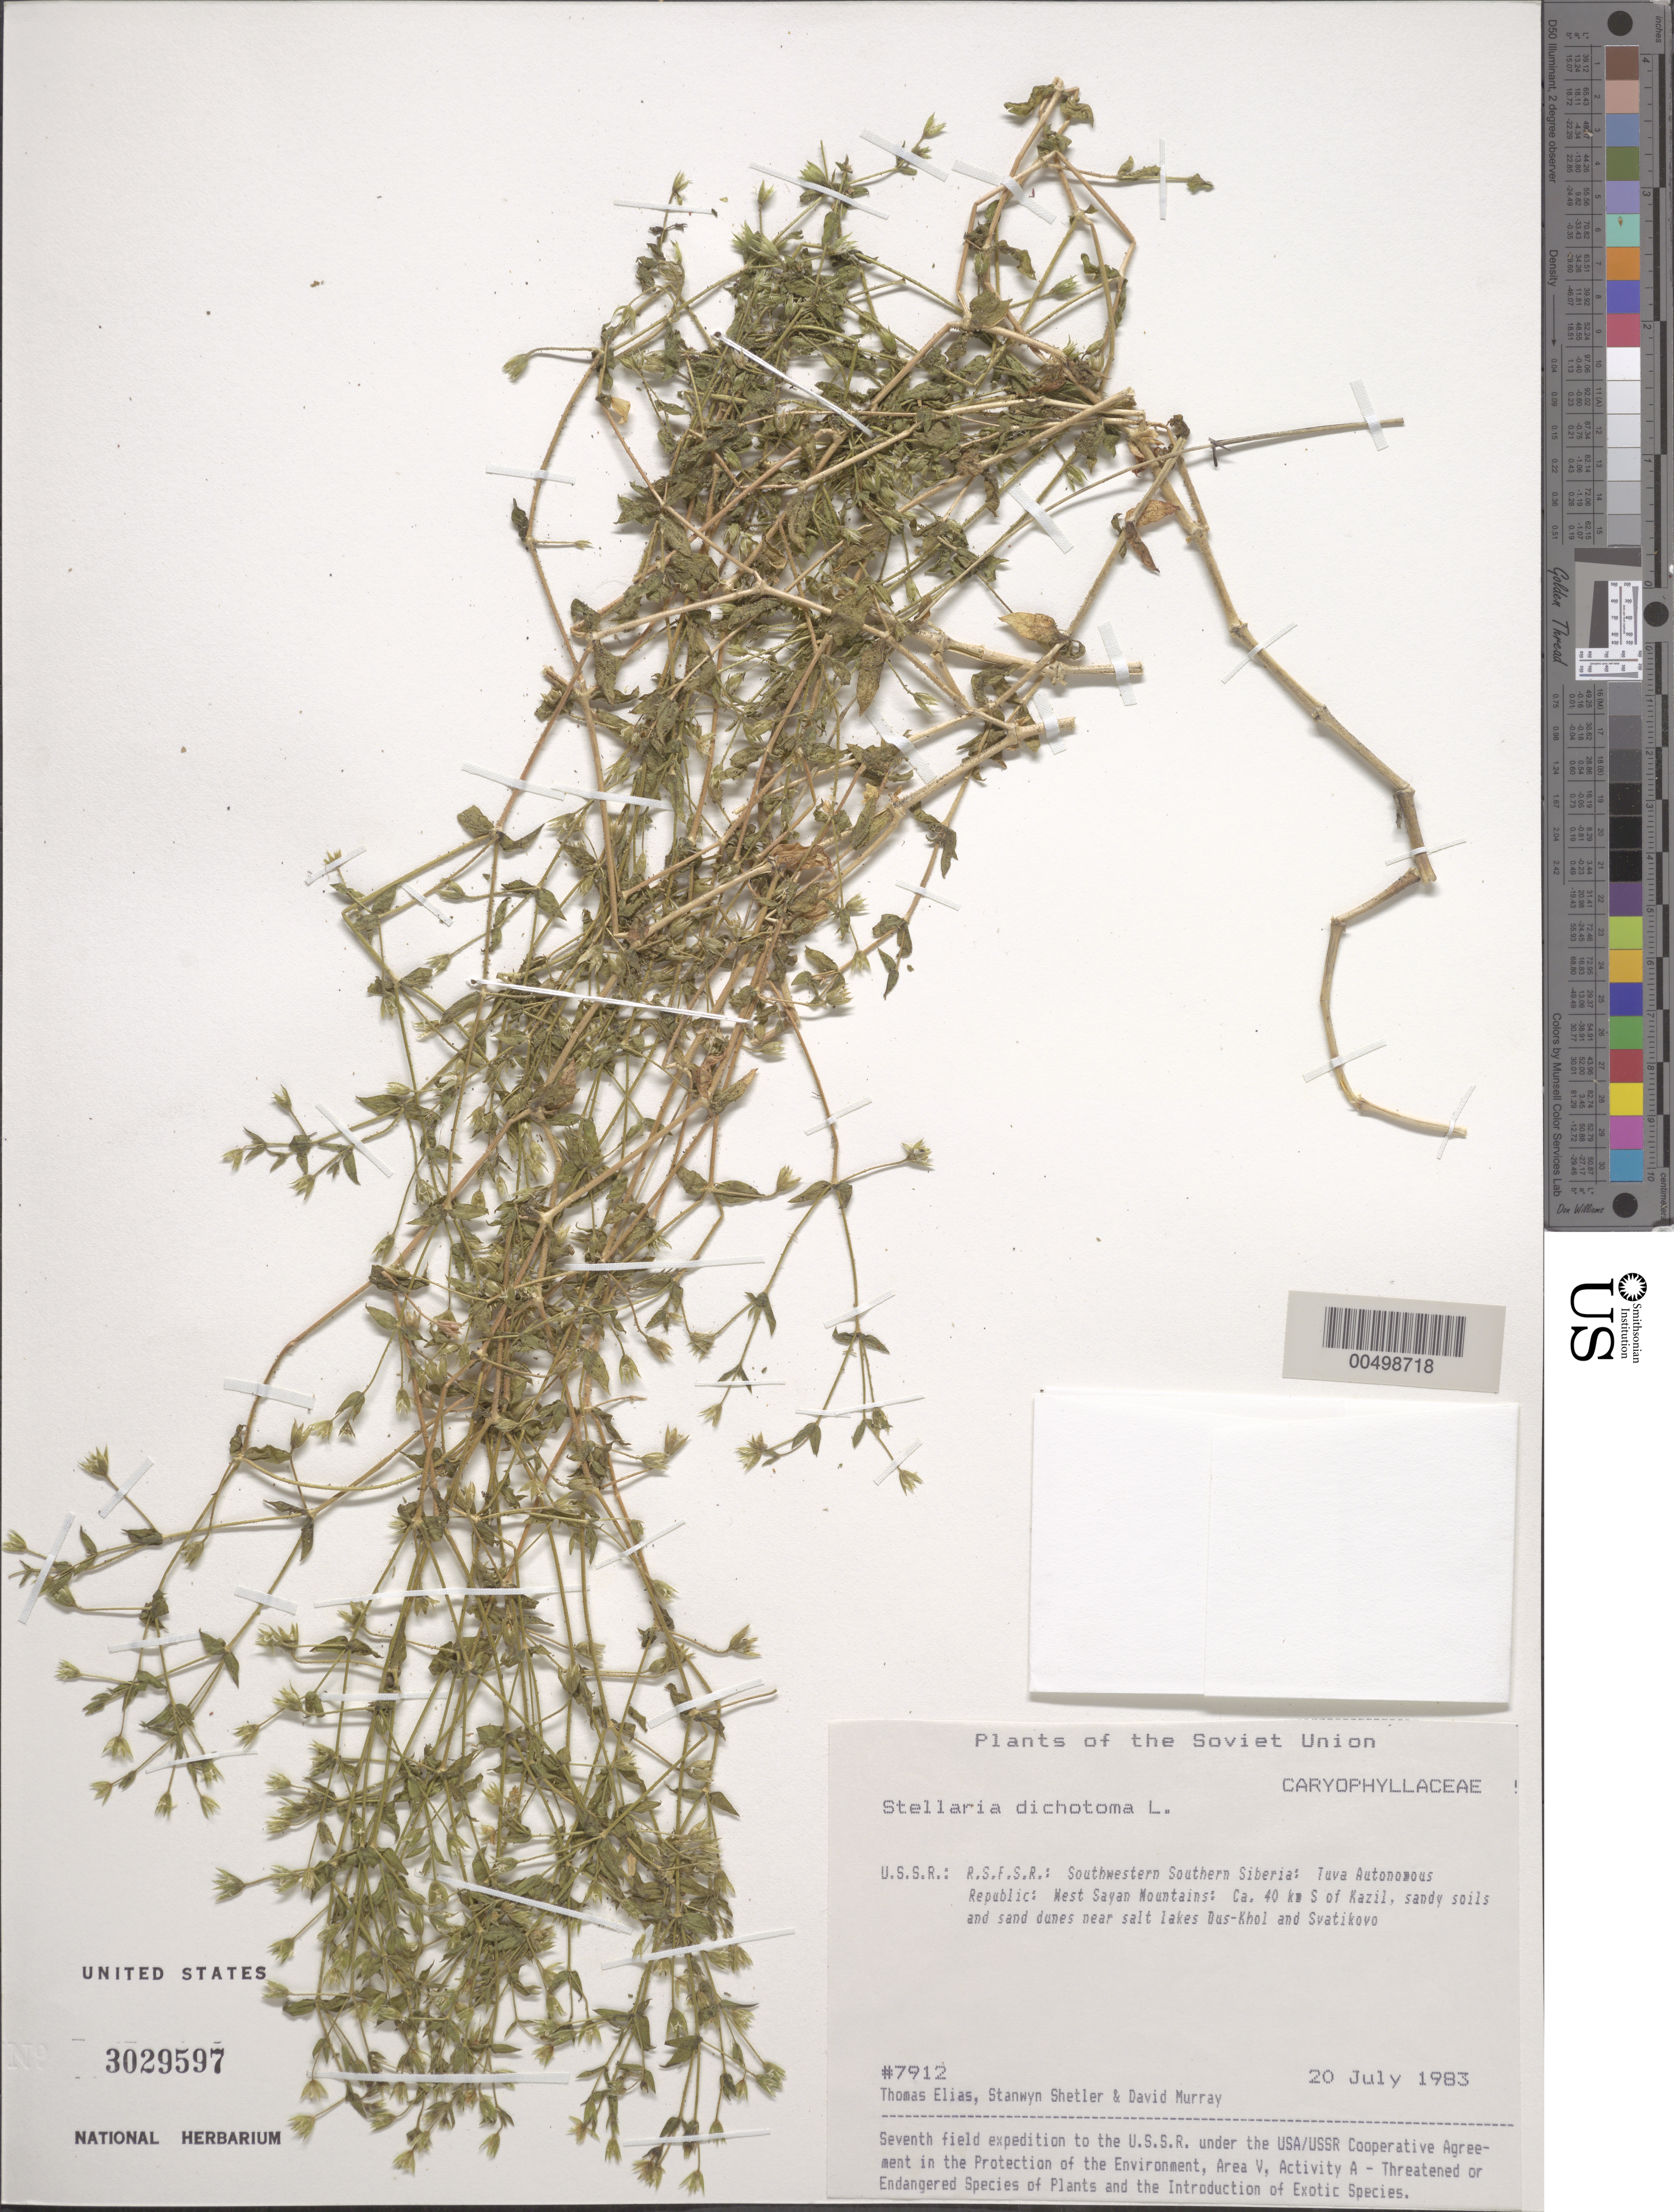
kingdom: Plantae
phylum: Tracheophyta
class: Magnoliopsida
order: Caryophyllales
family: Caryophyllaceae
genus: Stellaria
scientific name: Stellaria dichotoma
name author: L.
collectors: T. Elias, S. Shetler & D. F. Murray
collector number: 7912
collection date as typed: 20 Jul 1983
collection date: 1983-07-20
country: Russian Federation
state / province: Tuva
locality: West Sayan Mountains, ca. 40 km S of Kazil [Kyzyl], near salt lakes Dus-Khol and Svatikovo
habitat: sandy soils and sand dunes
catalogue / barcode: US 3029597